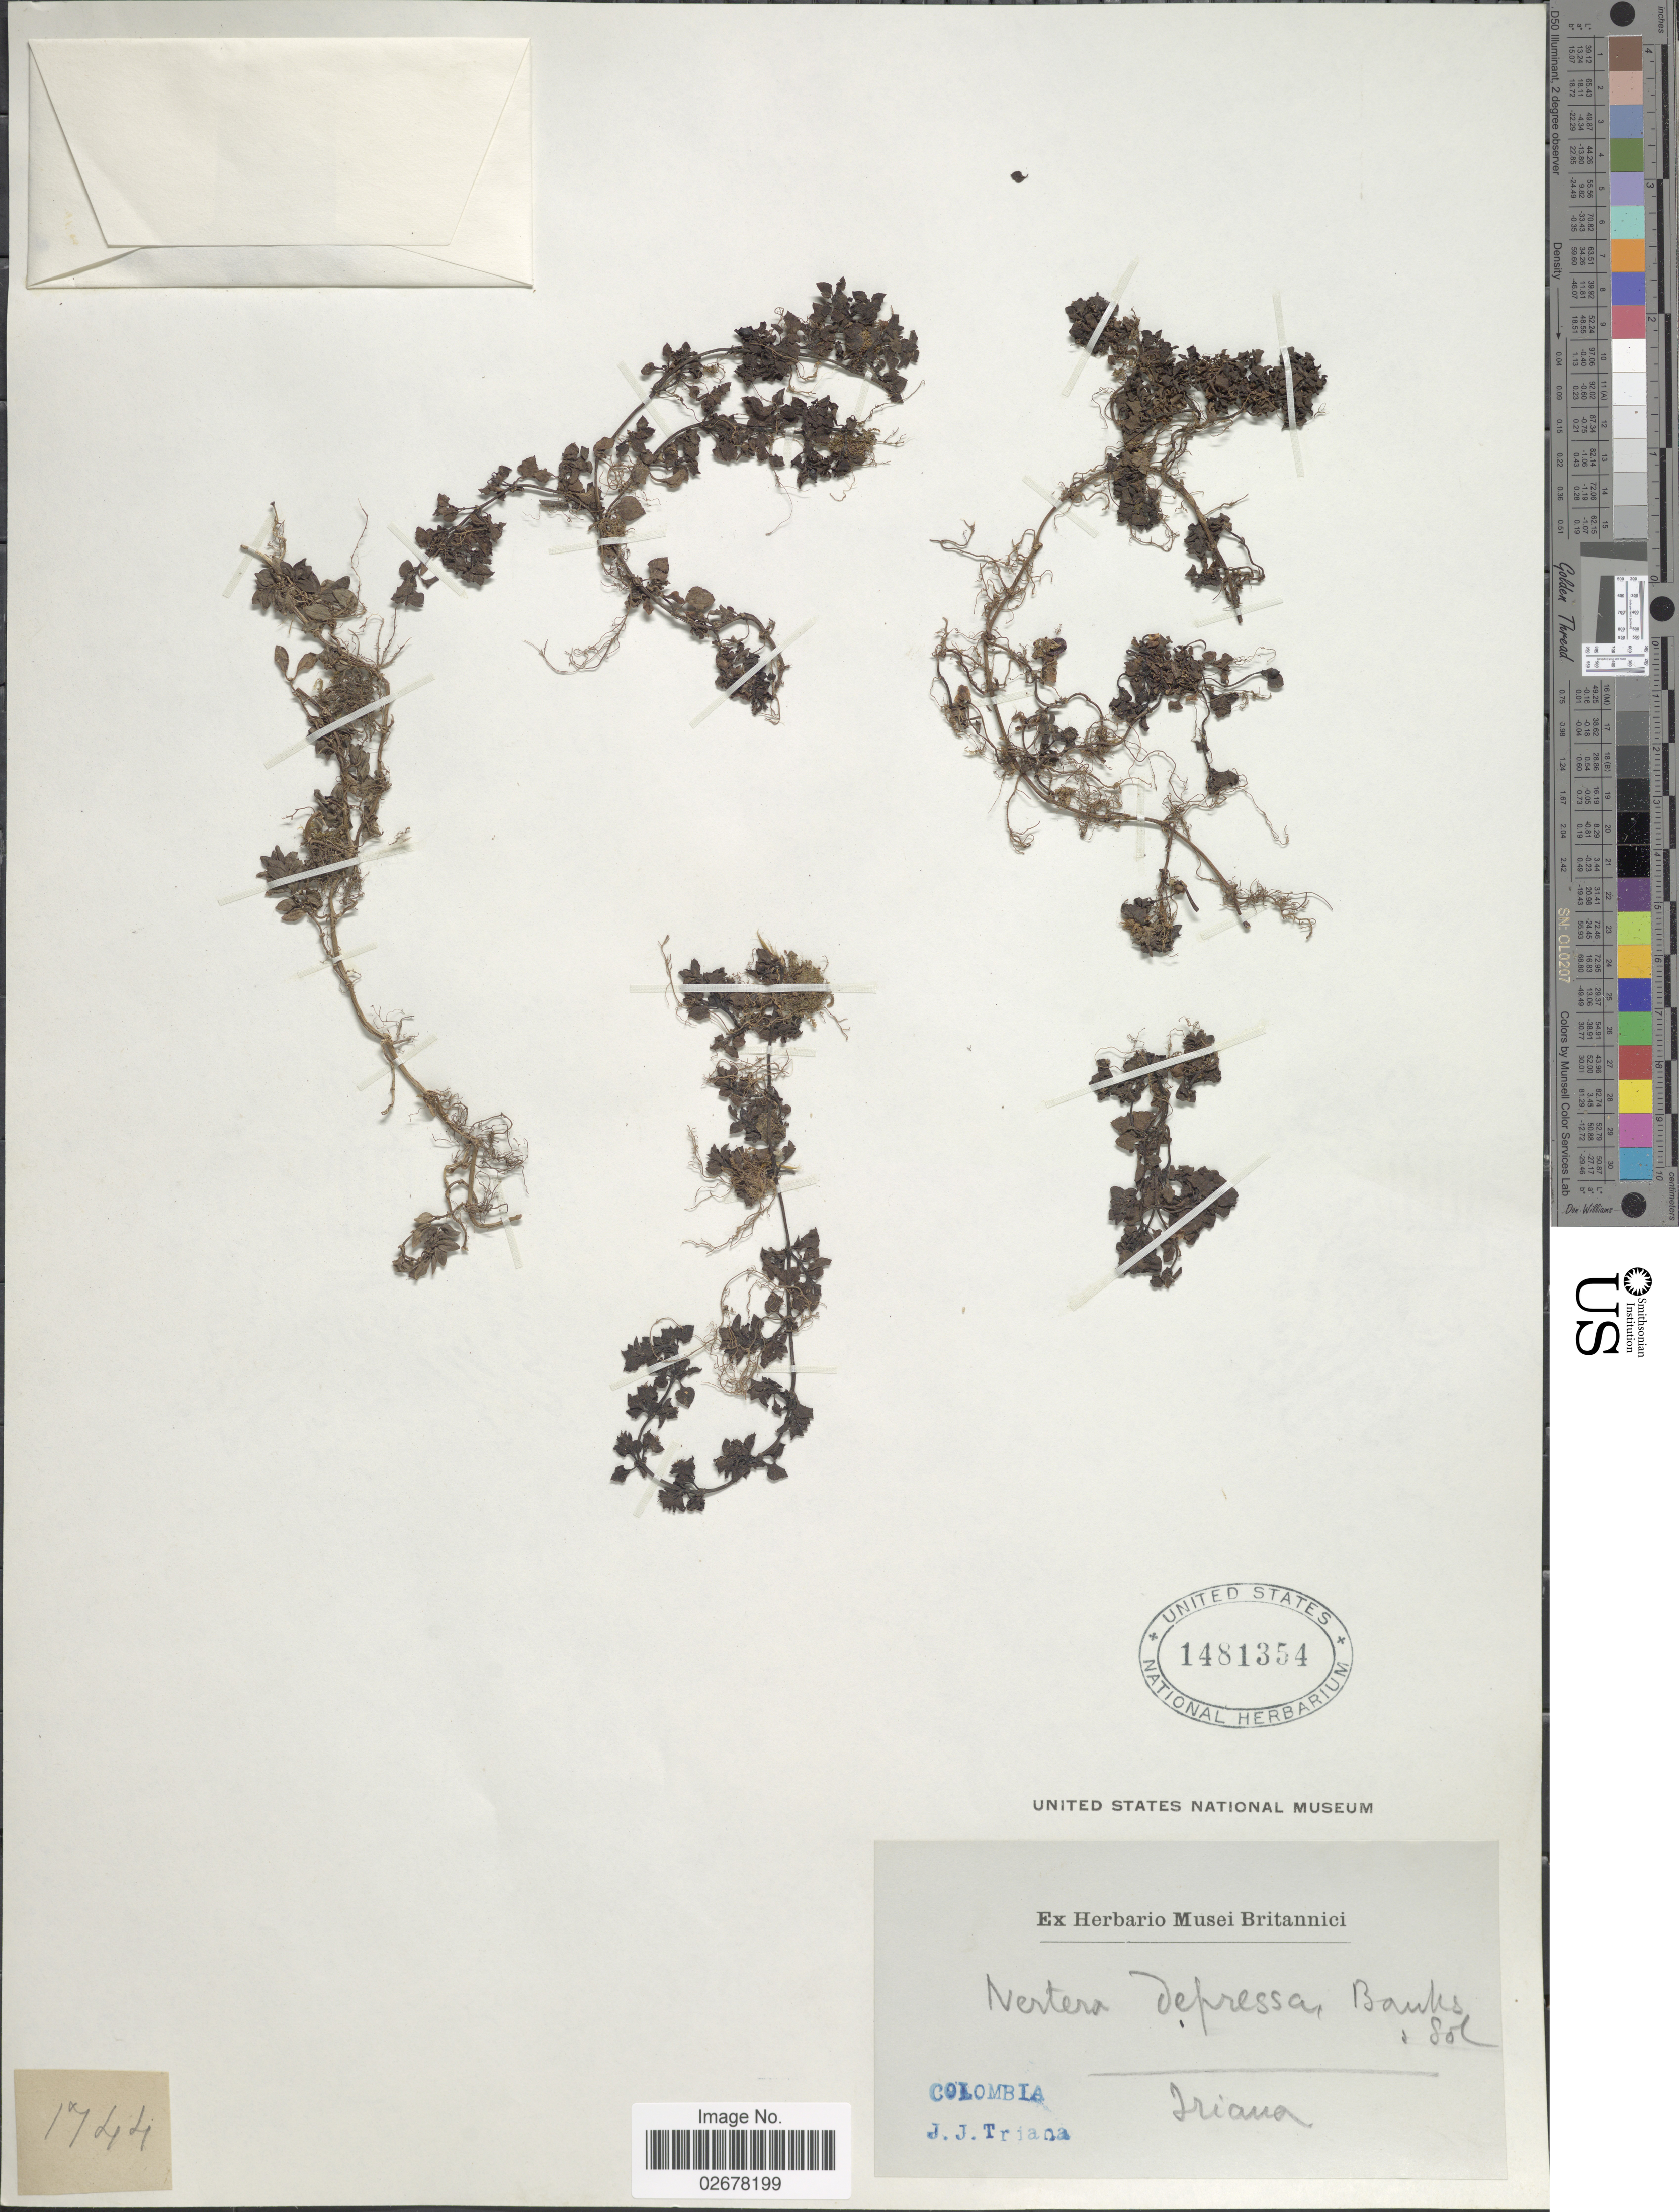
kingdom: Plantae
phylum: Tracheophyta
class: Magnoliopsida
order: Gentianales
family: Rubiaceae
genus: Nertera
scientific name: Nertera depressa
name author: Banks & Sol. ex Gaertn.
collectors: J. J. Triana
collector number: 1744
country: Colombia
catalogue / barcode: US 1481354